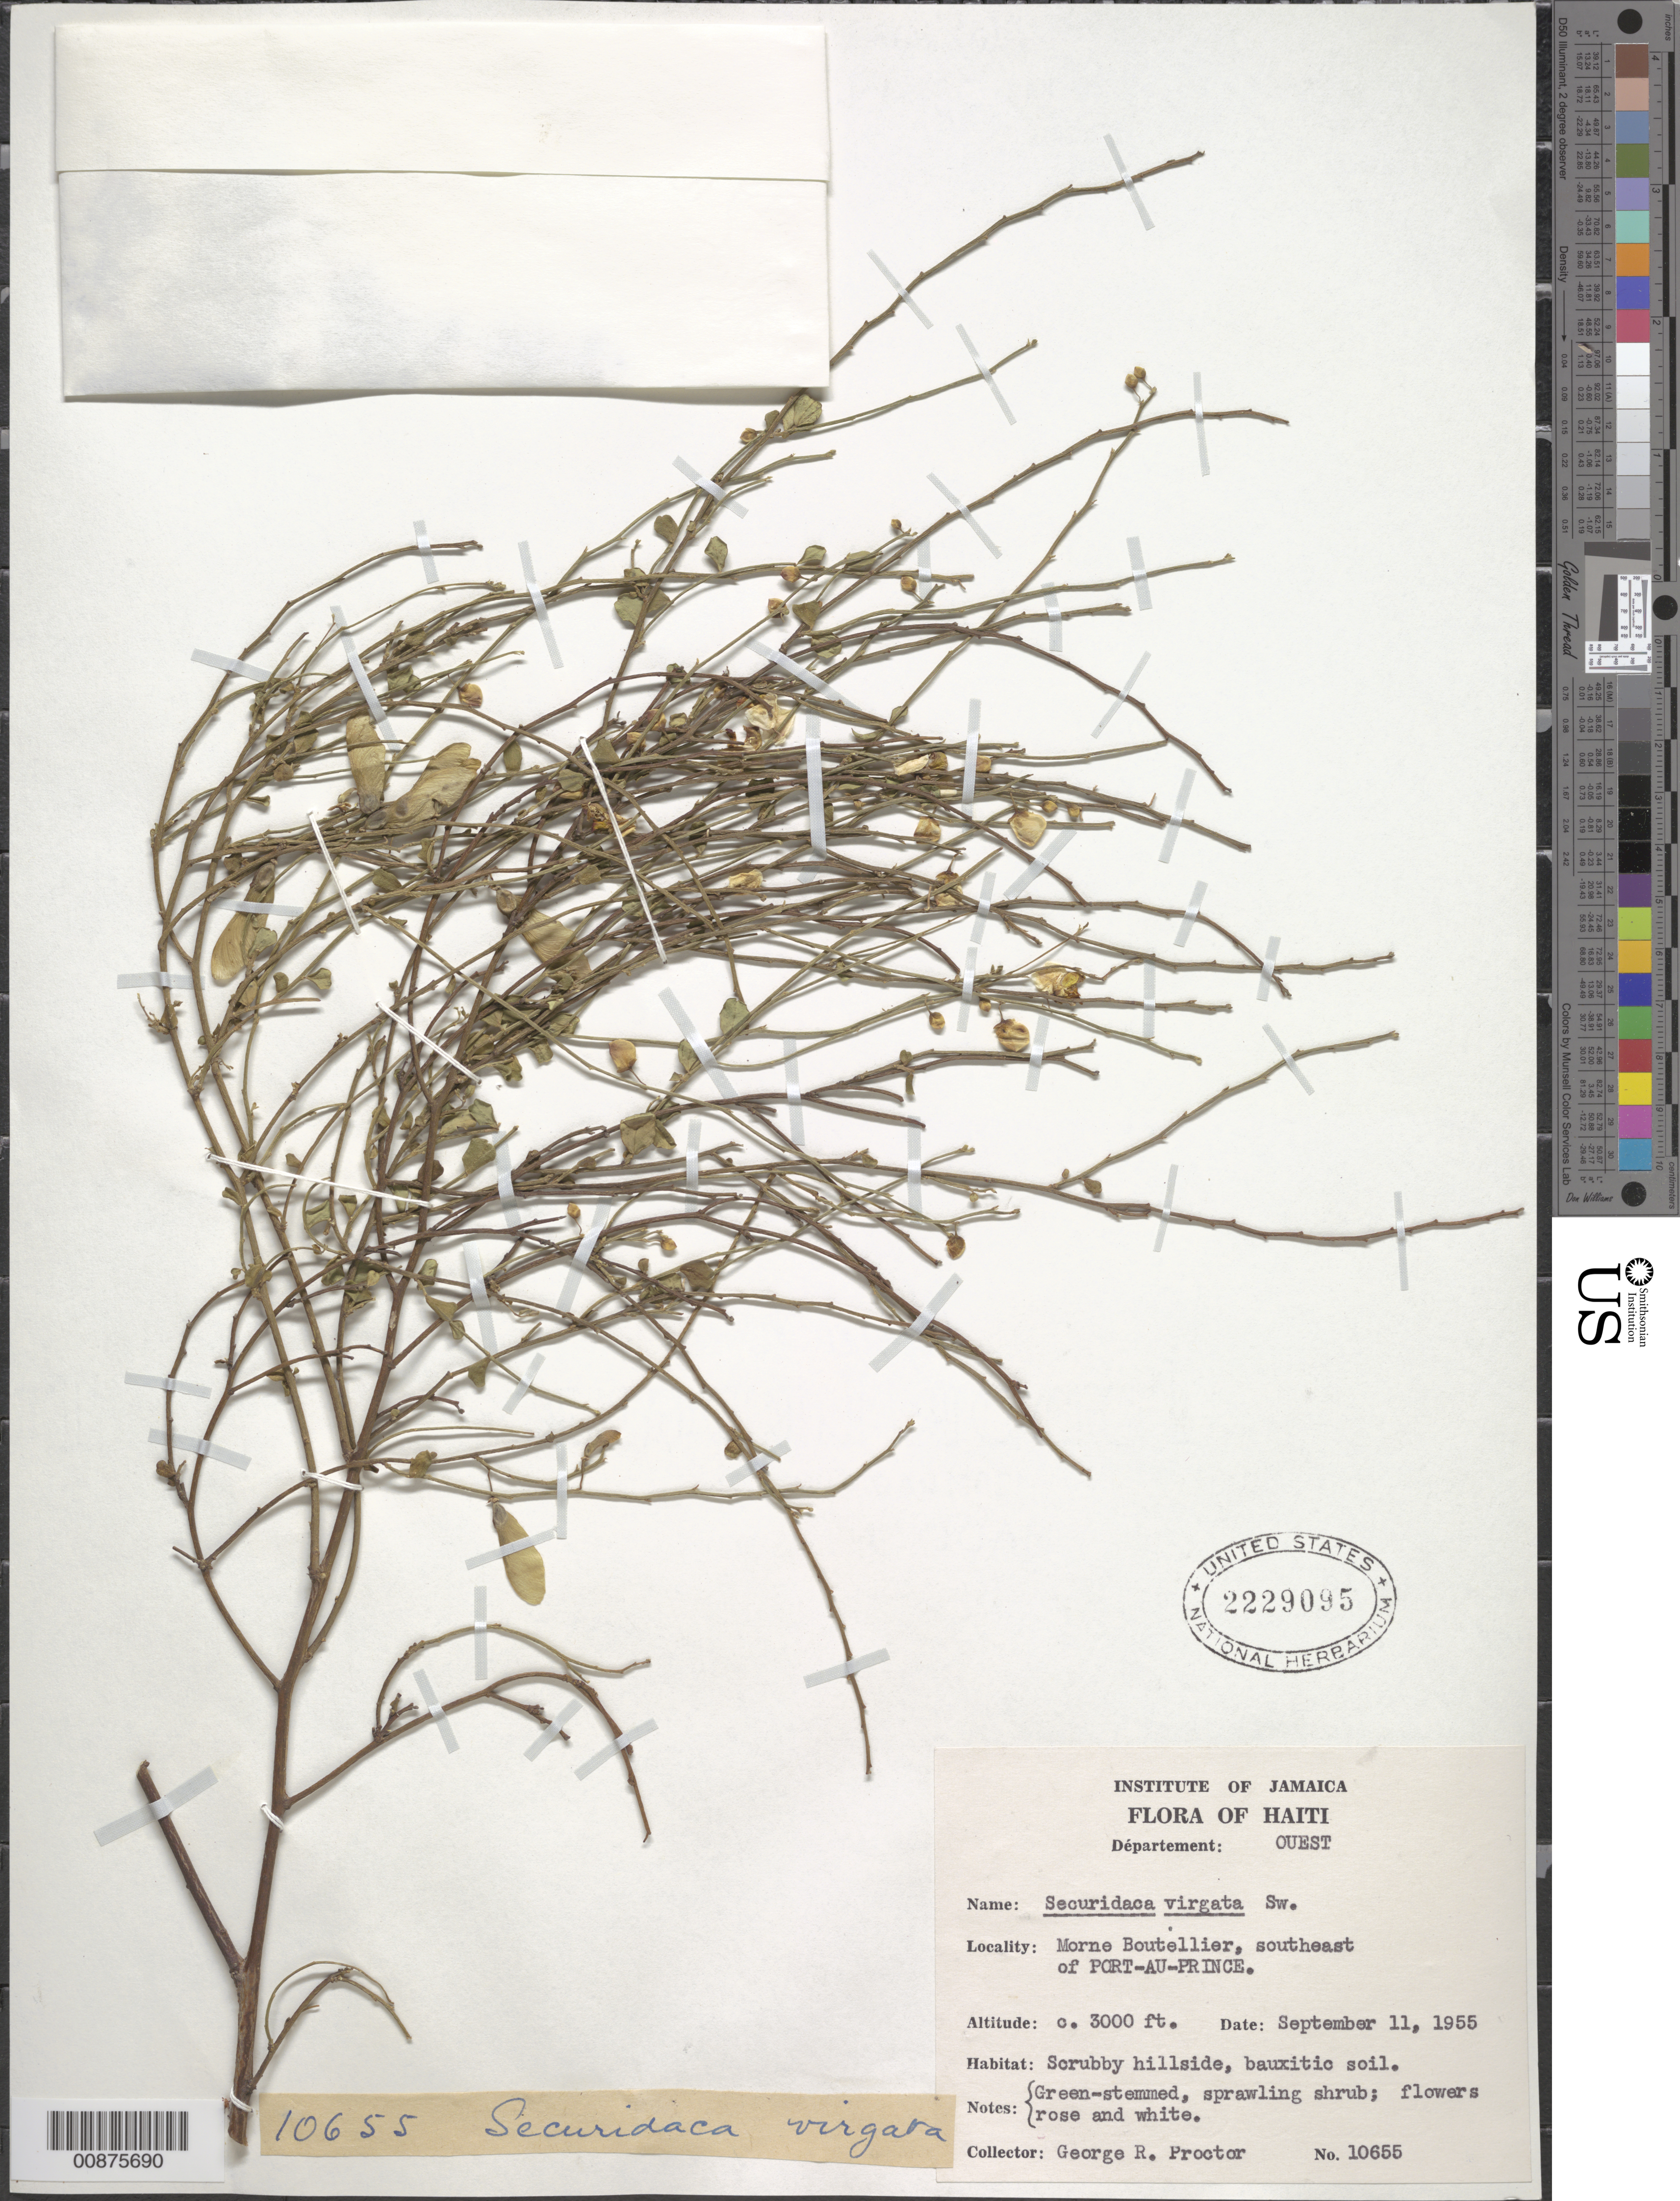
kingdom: Plantae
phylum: Tracheophyta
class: Magnoliopsida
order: Fabales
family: Polygalaceae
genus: Securidaca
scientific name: Securidaca virgata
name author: Sw.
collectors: G. R. Proctor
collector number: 10655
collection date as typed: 11 Sep 1955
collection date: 1955-09-11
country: Haiti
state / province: Ouest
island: Hispaniola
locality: Morne Boutellier, SE of Port au Prince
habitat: Scrubby hillside, bauxitic soil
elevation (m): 914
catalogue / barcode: US 2229095